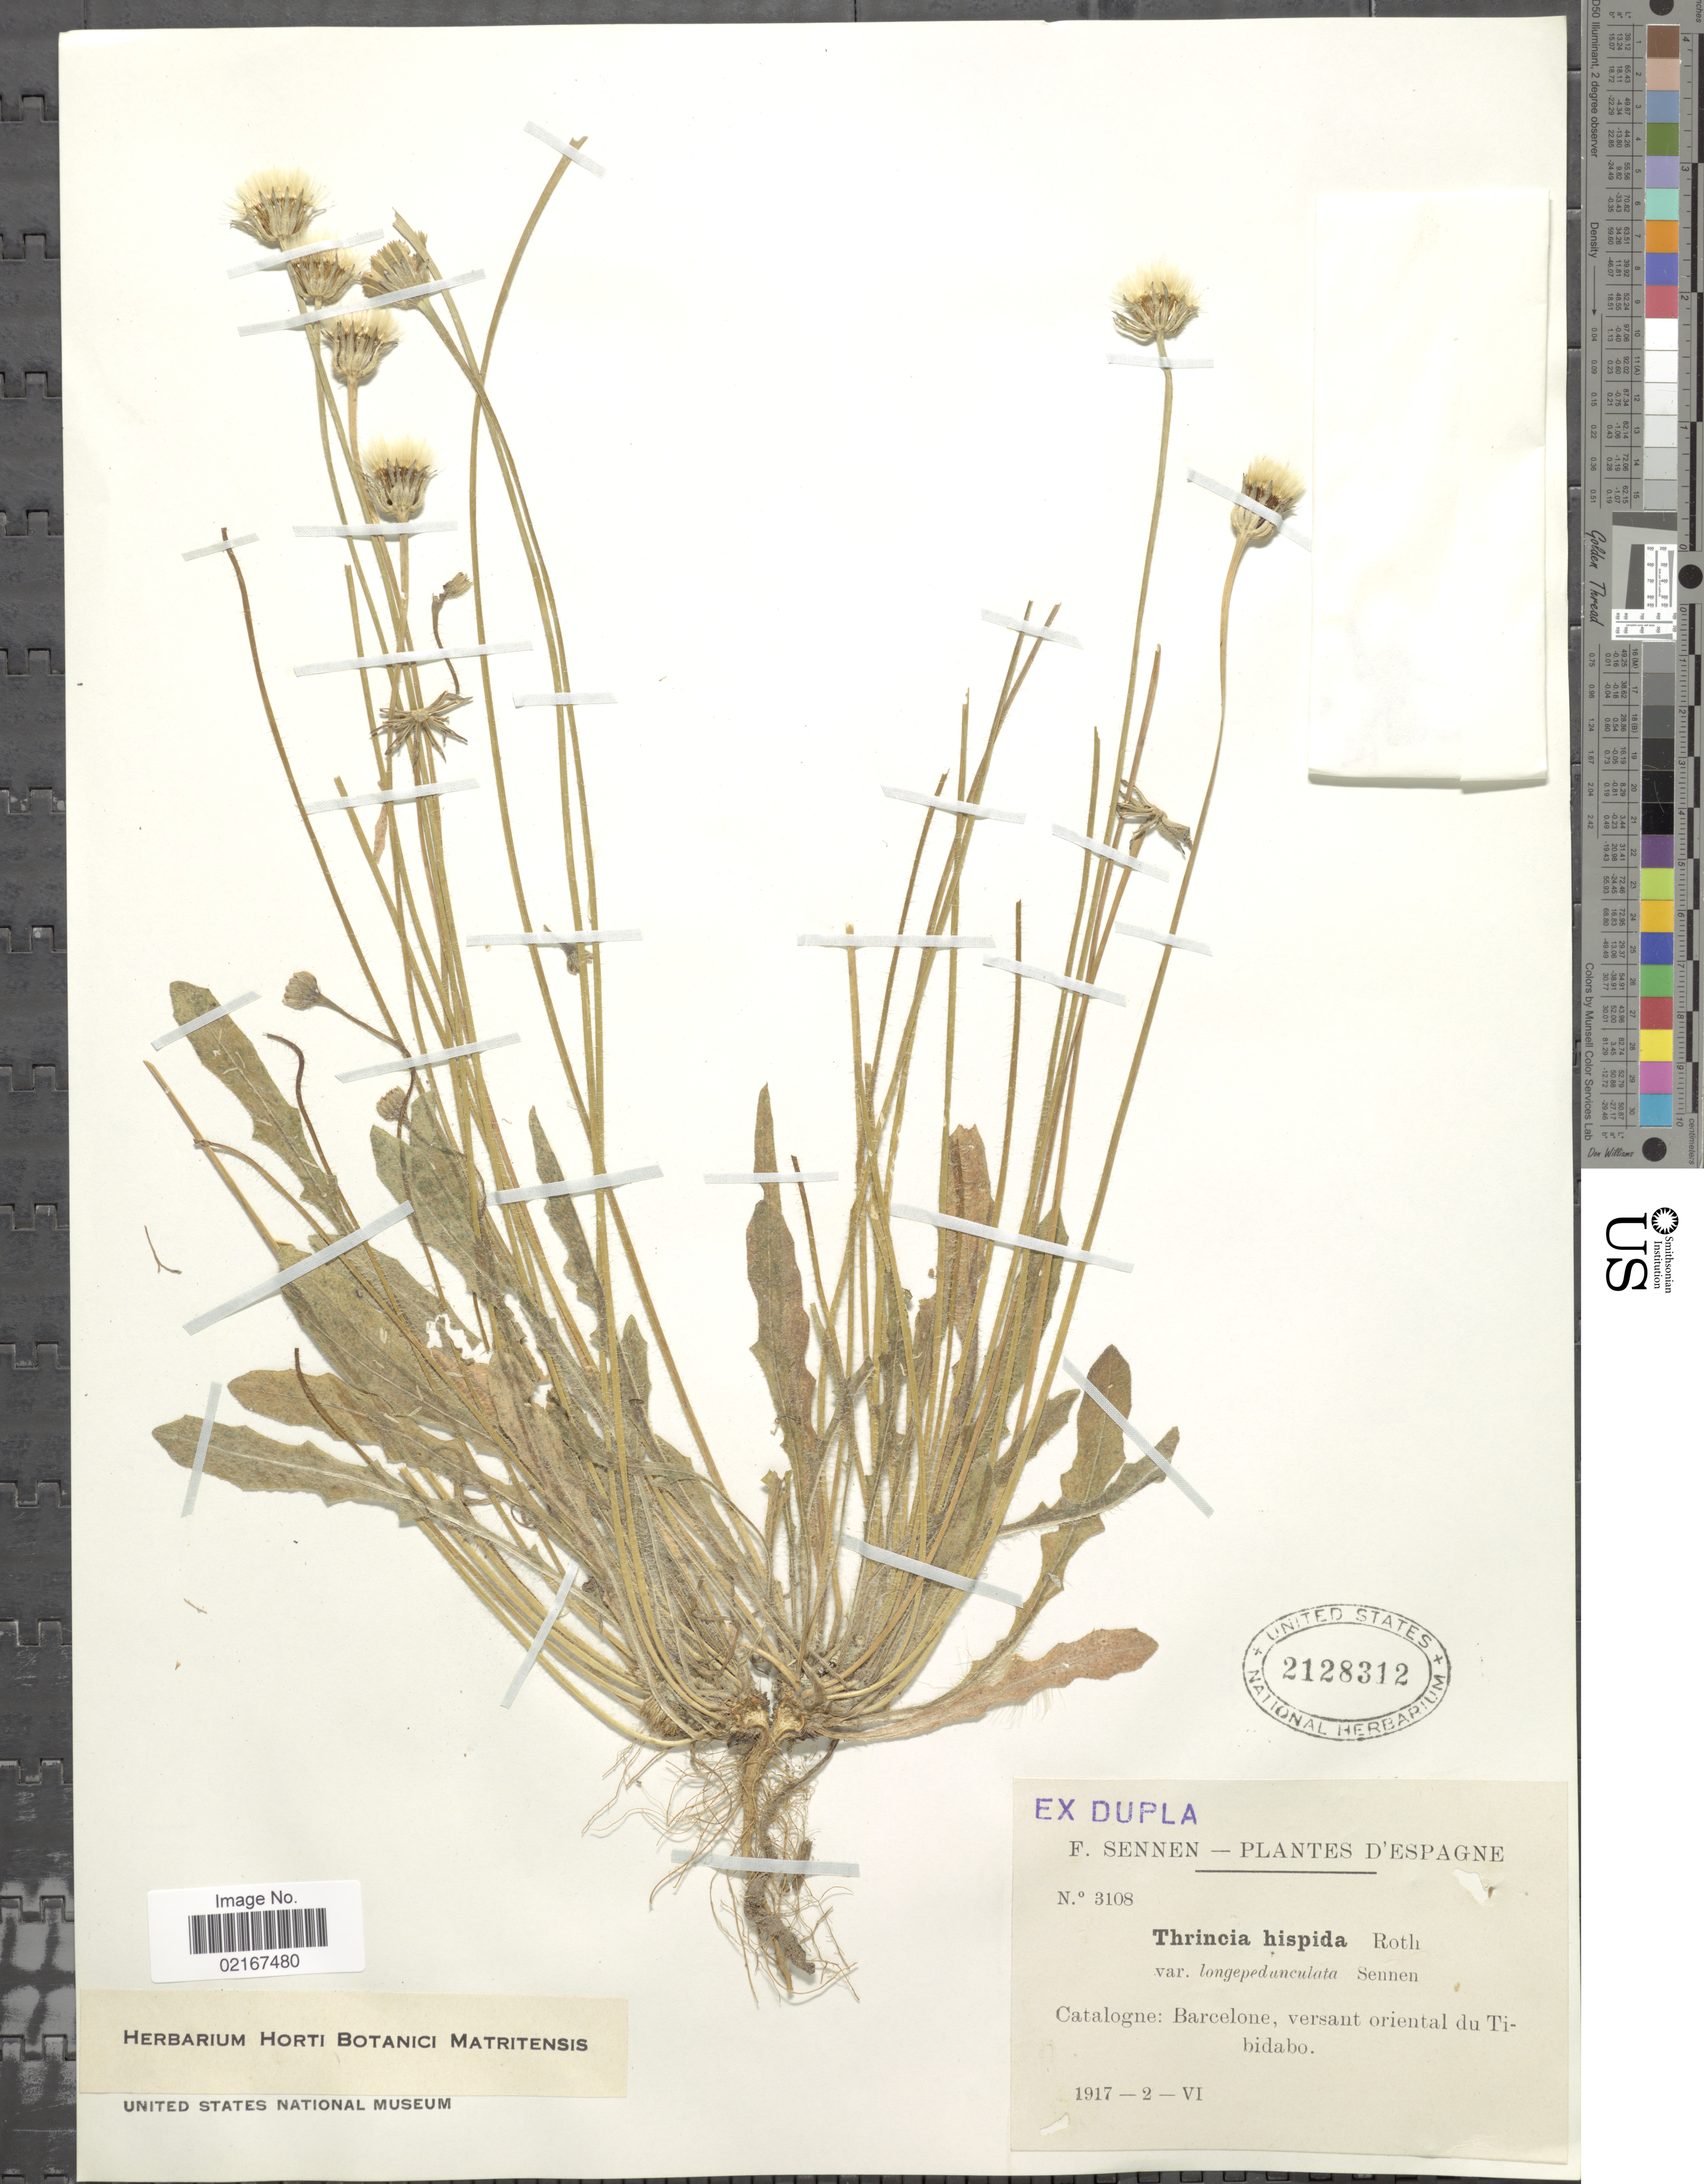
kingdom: Plantae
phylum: Tracheophyta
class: Magnoliopsida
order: Asterales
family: Asteraceae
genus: Leontodon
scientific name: Leontodon hispidus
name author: L.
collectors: E. Sennen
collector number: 3108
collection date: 1917-06-02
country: Spain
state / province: Catalunya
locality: Catalogne, Barcelone, versant oriental du Tibidabo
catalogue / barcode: US 2128312